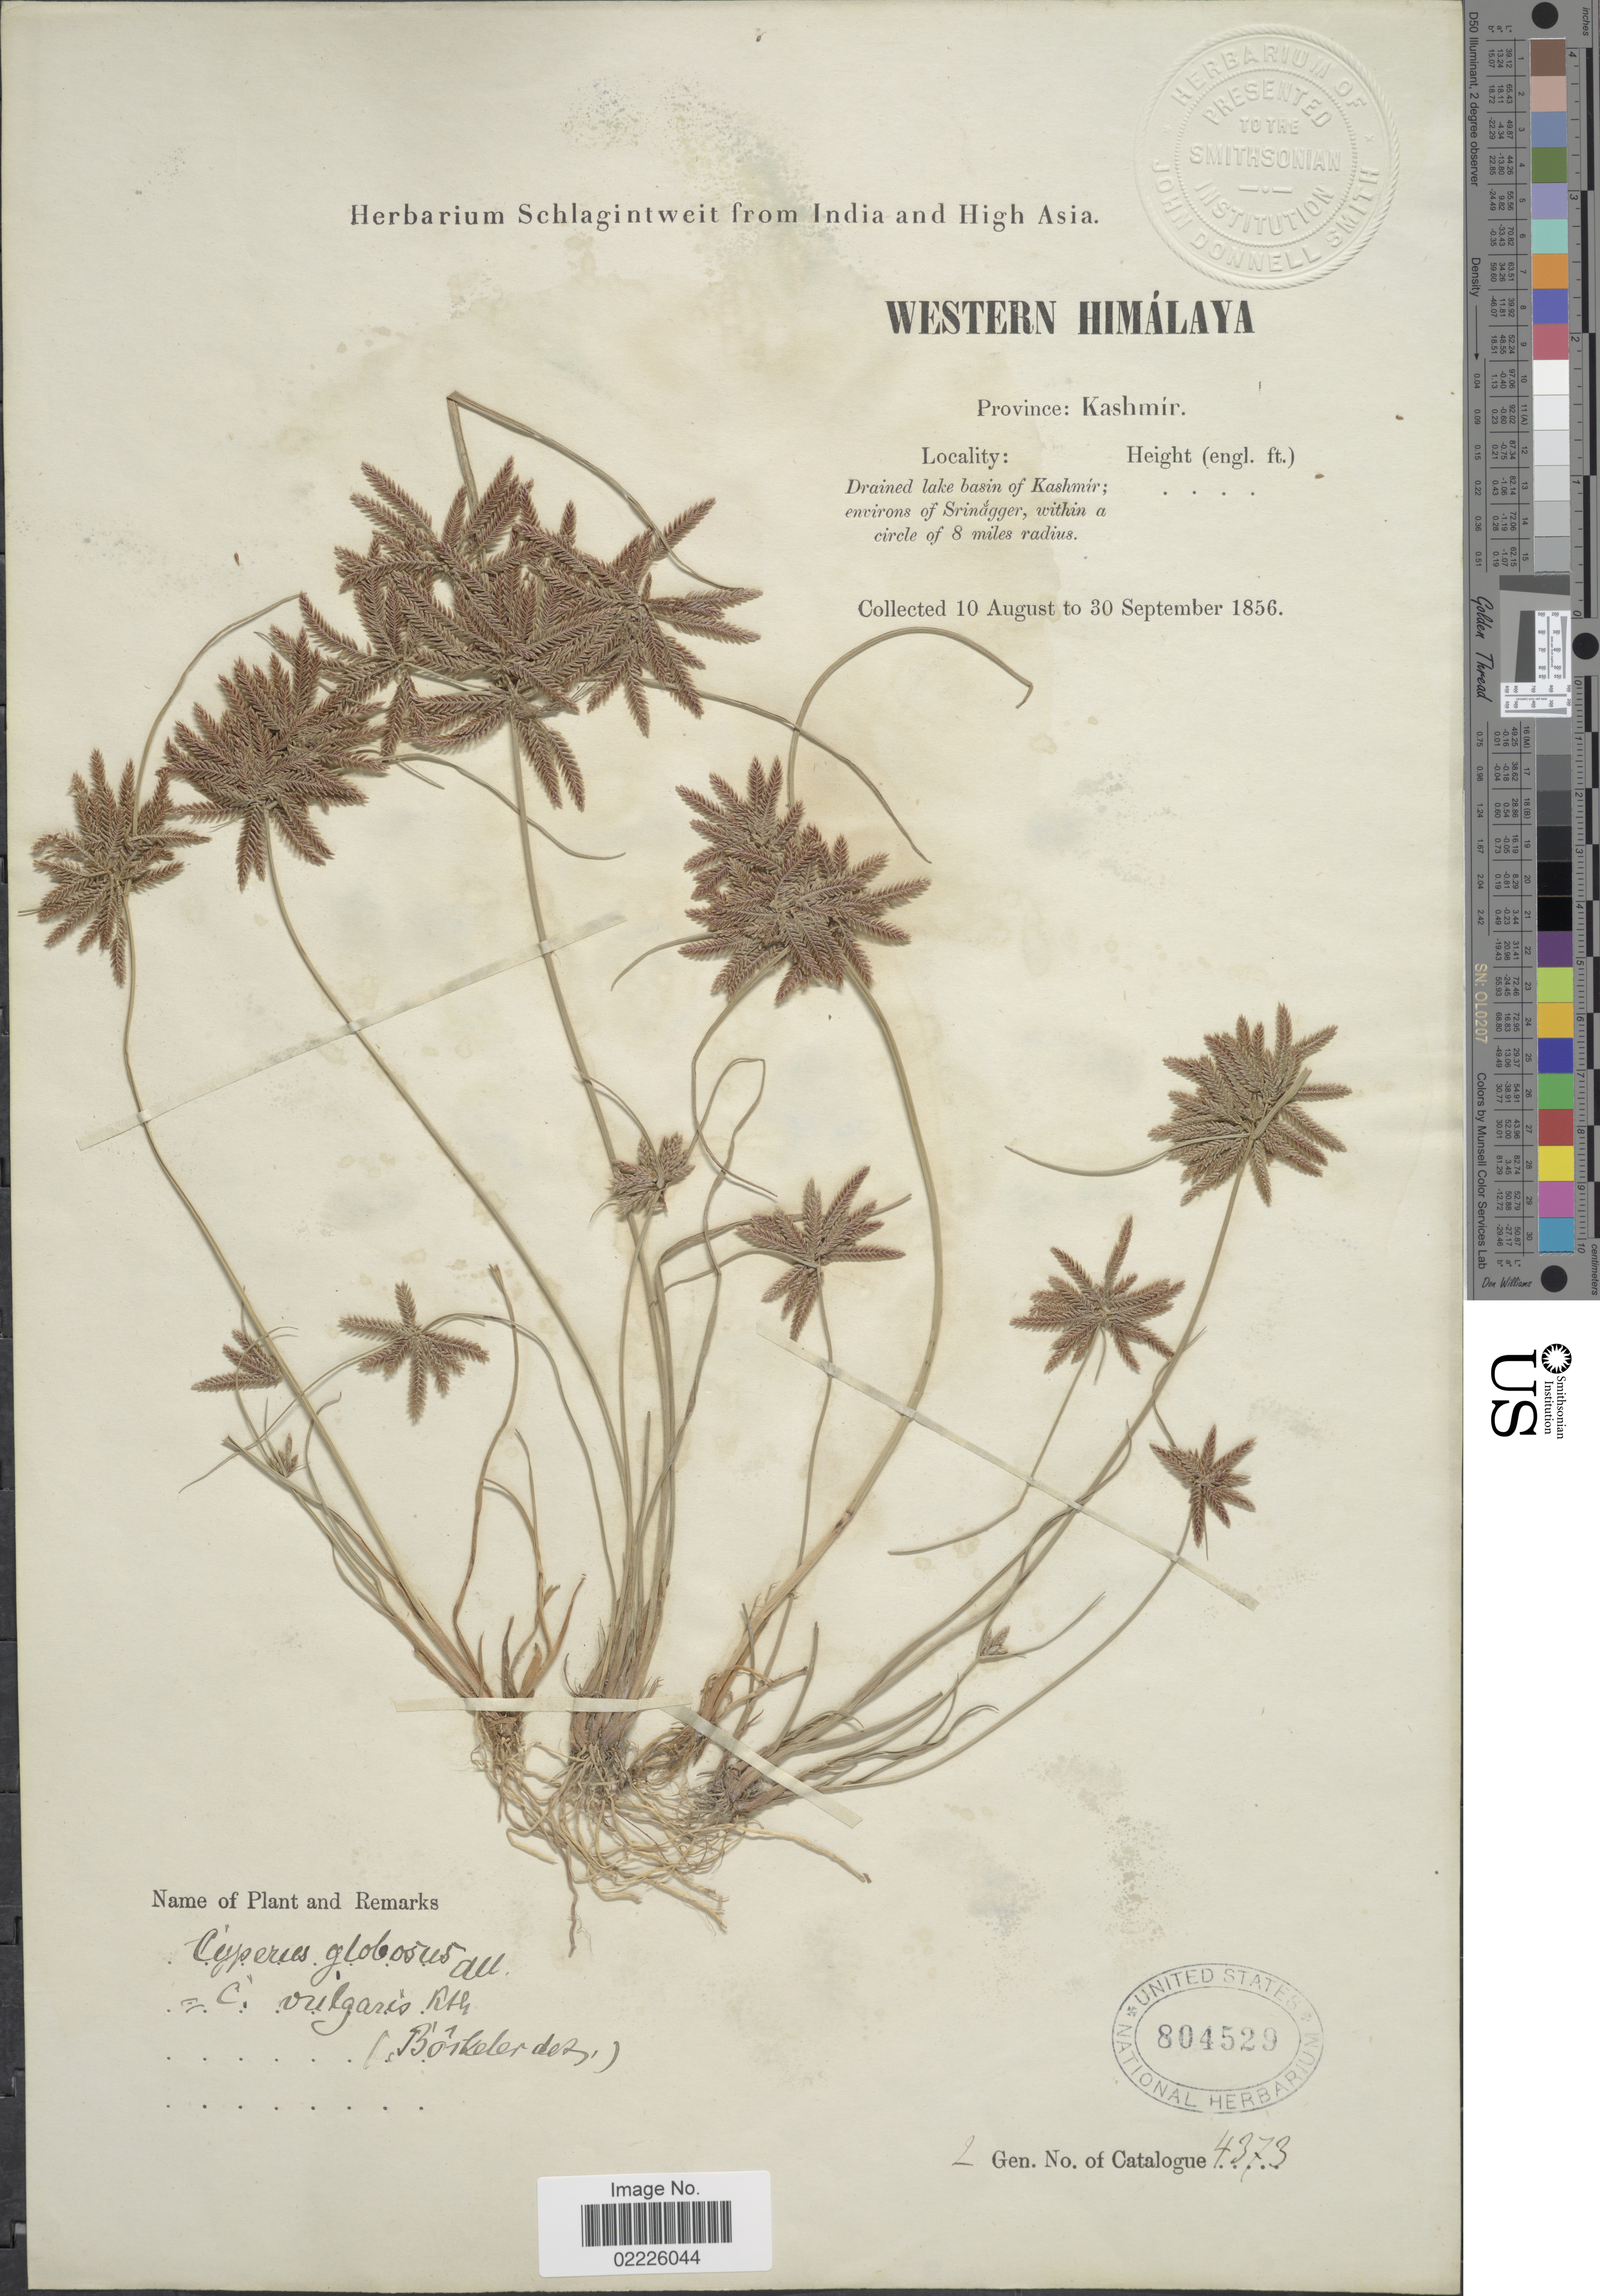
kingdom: Plantae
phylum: Tracheophyta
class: Liliopsida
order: Poales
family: Cyperaceae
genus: Cyperus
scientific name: Cyperus flavidus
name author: Retz.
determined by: Strong, Mark T., (BOT), Smithsonian Institution - National Museum of Natural History (UNITED STATES)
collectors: ex herb. Schlagintweit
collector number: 4373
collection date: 1856-08-10/1856-09-30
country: India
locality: Western Himalaya, Province: Kashmir, Drained lake basin of Kashmir, environs of Srinagger, within a circle of 8 miles radius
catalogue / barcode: US 804529